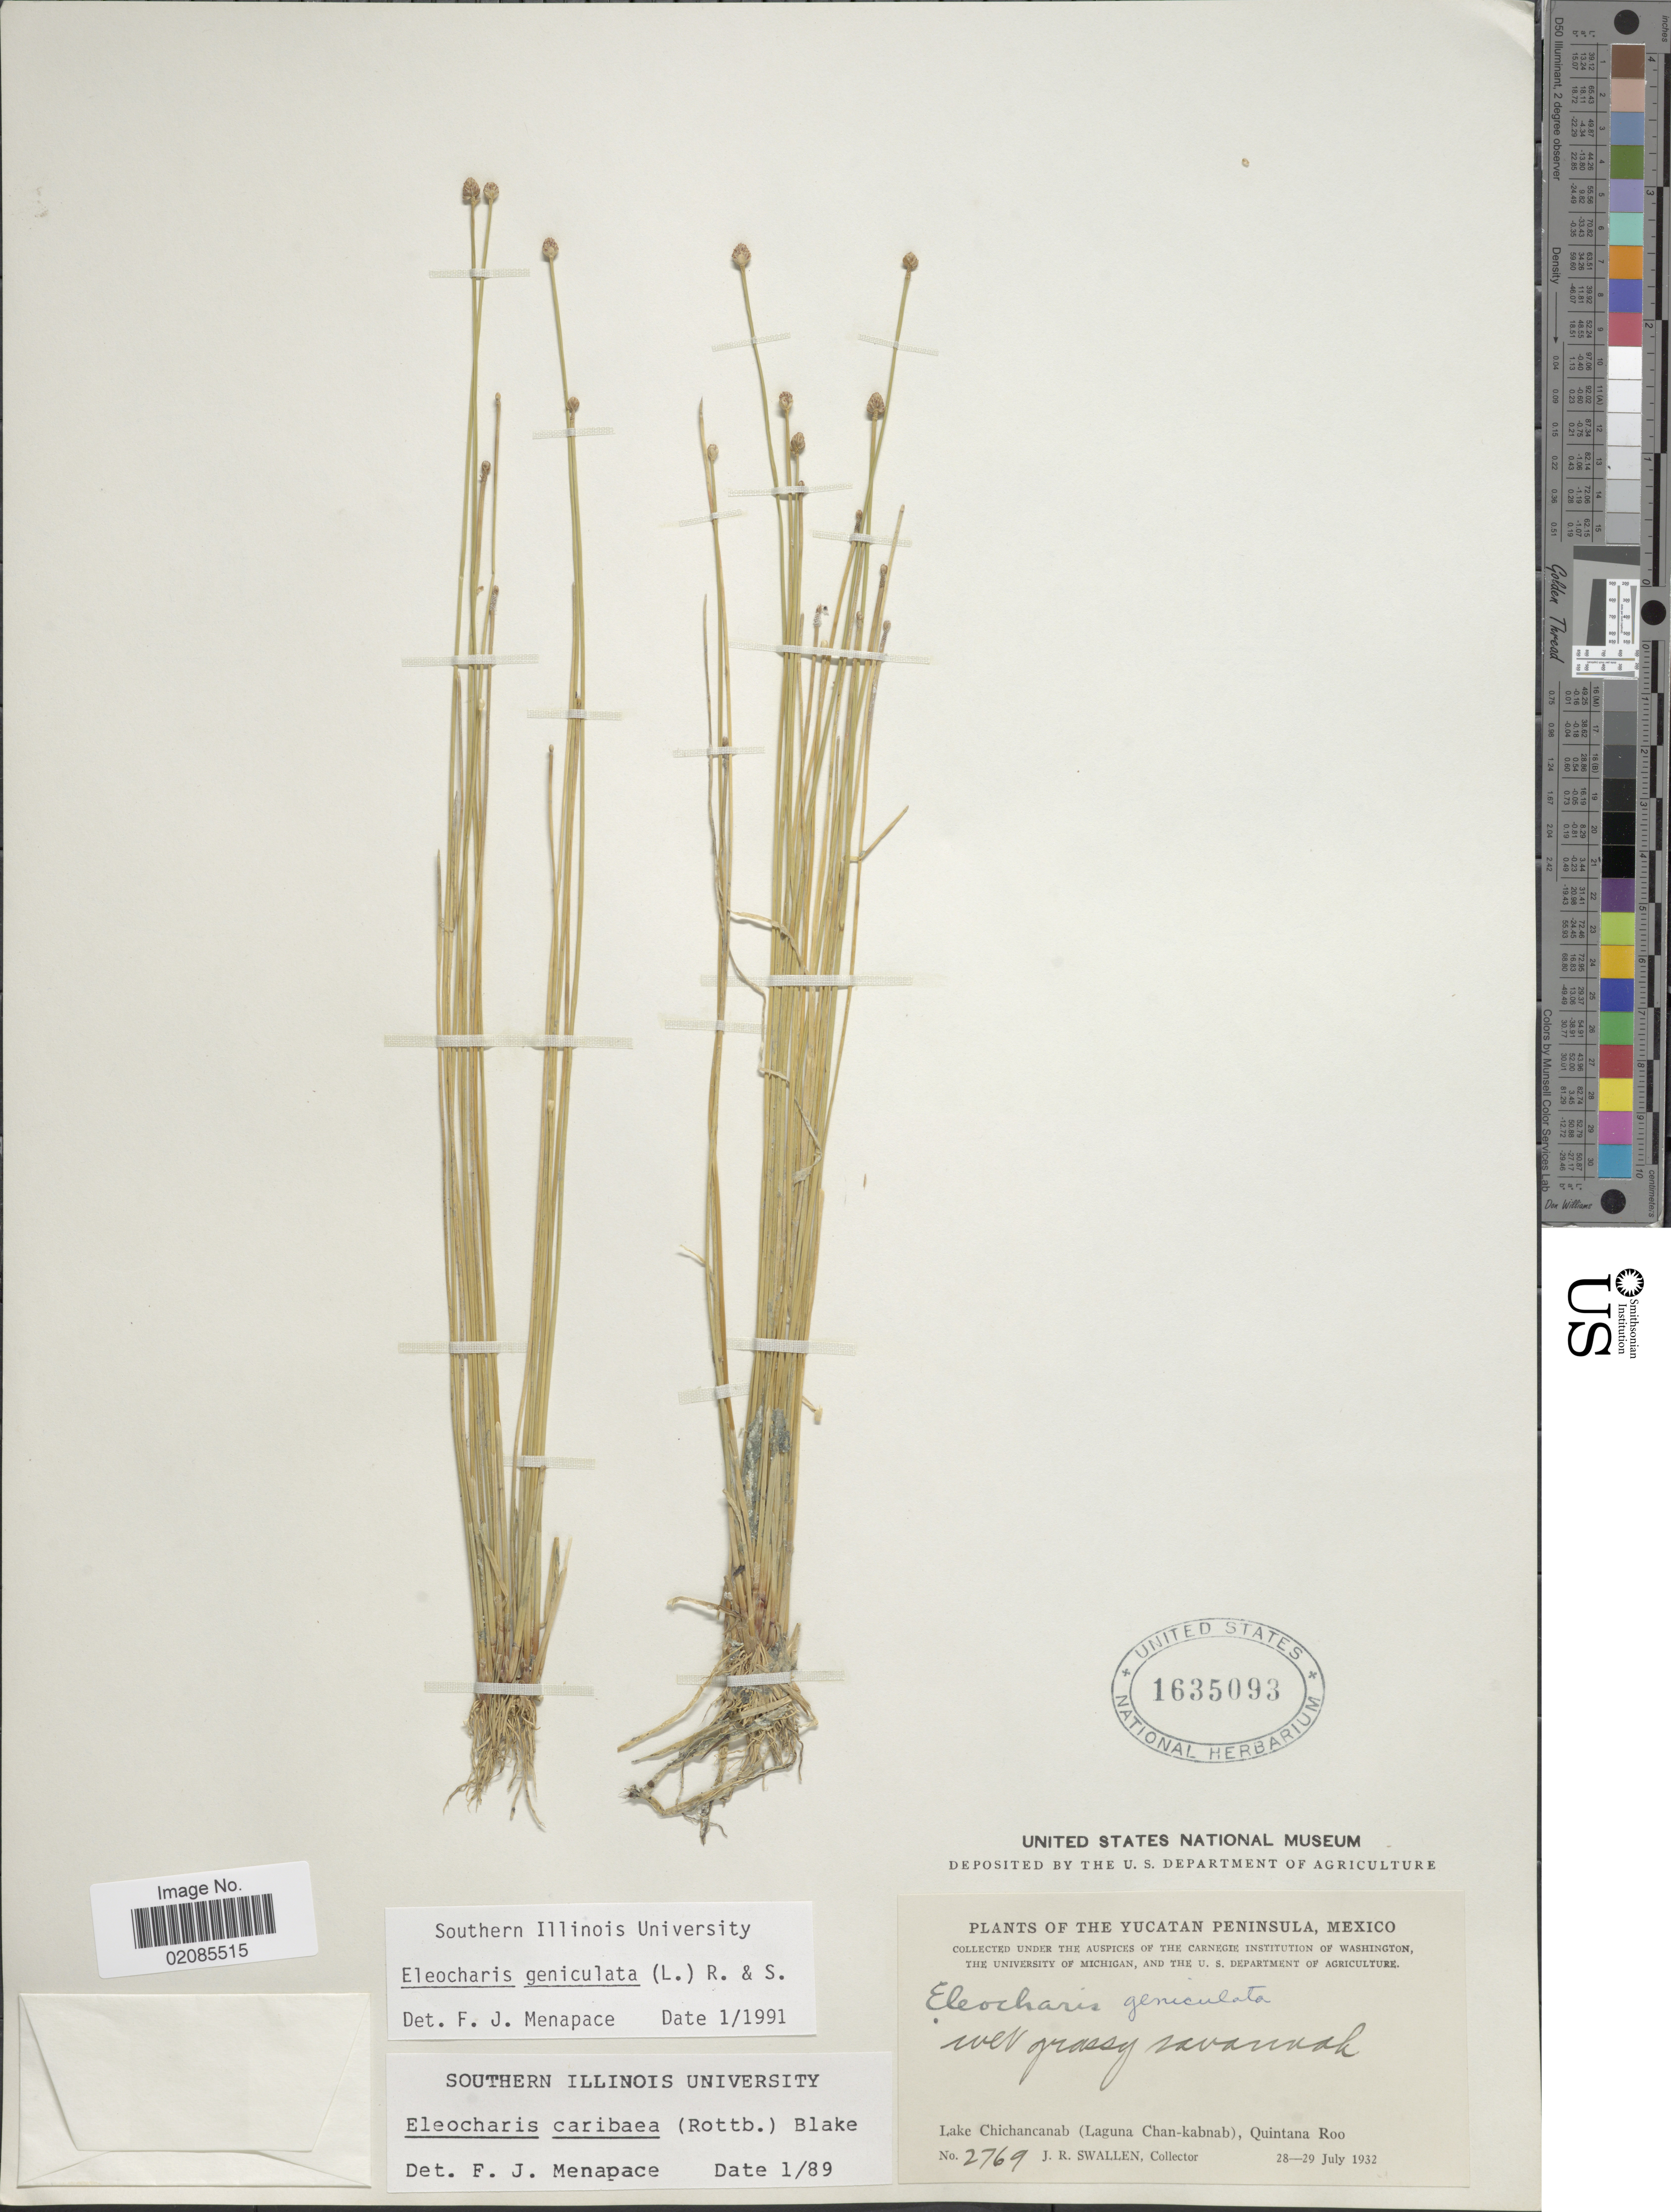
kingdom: Plantae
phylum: Tracheophyta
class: Liliopsida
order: Poales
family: Cyperaceae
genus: Eleocharis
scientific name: Eleocharis geniculata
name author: (L.) Roem. & Schult.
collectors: J. R. Swallen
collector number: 2769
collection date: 1932-07-28/1932-07-29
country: Mexico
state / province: Quintana Roo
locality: Yucatan Peninsula, Lake Chichancanab (Laguna Chan-kabnab), wet grassy savannah.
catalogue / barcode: US 1635093